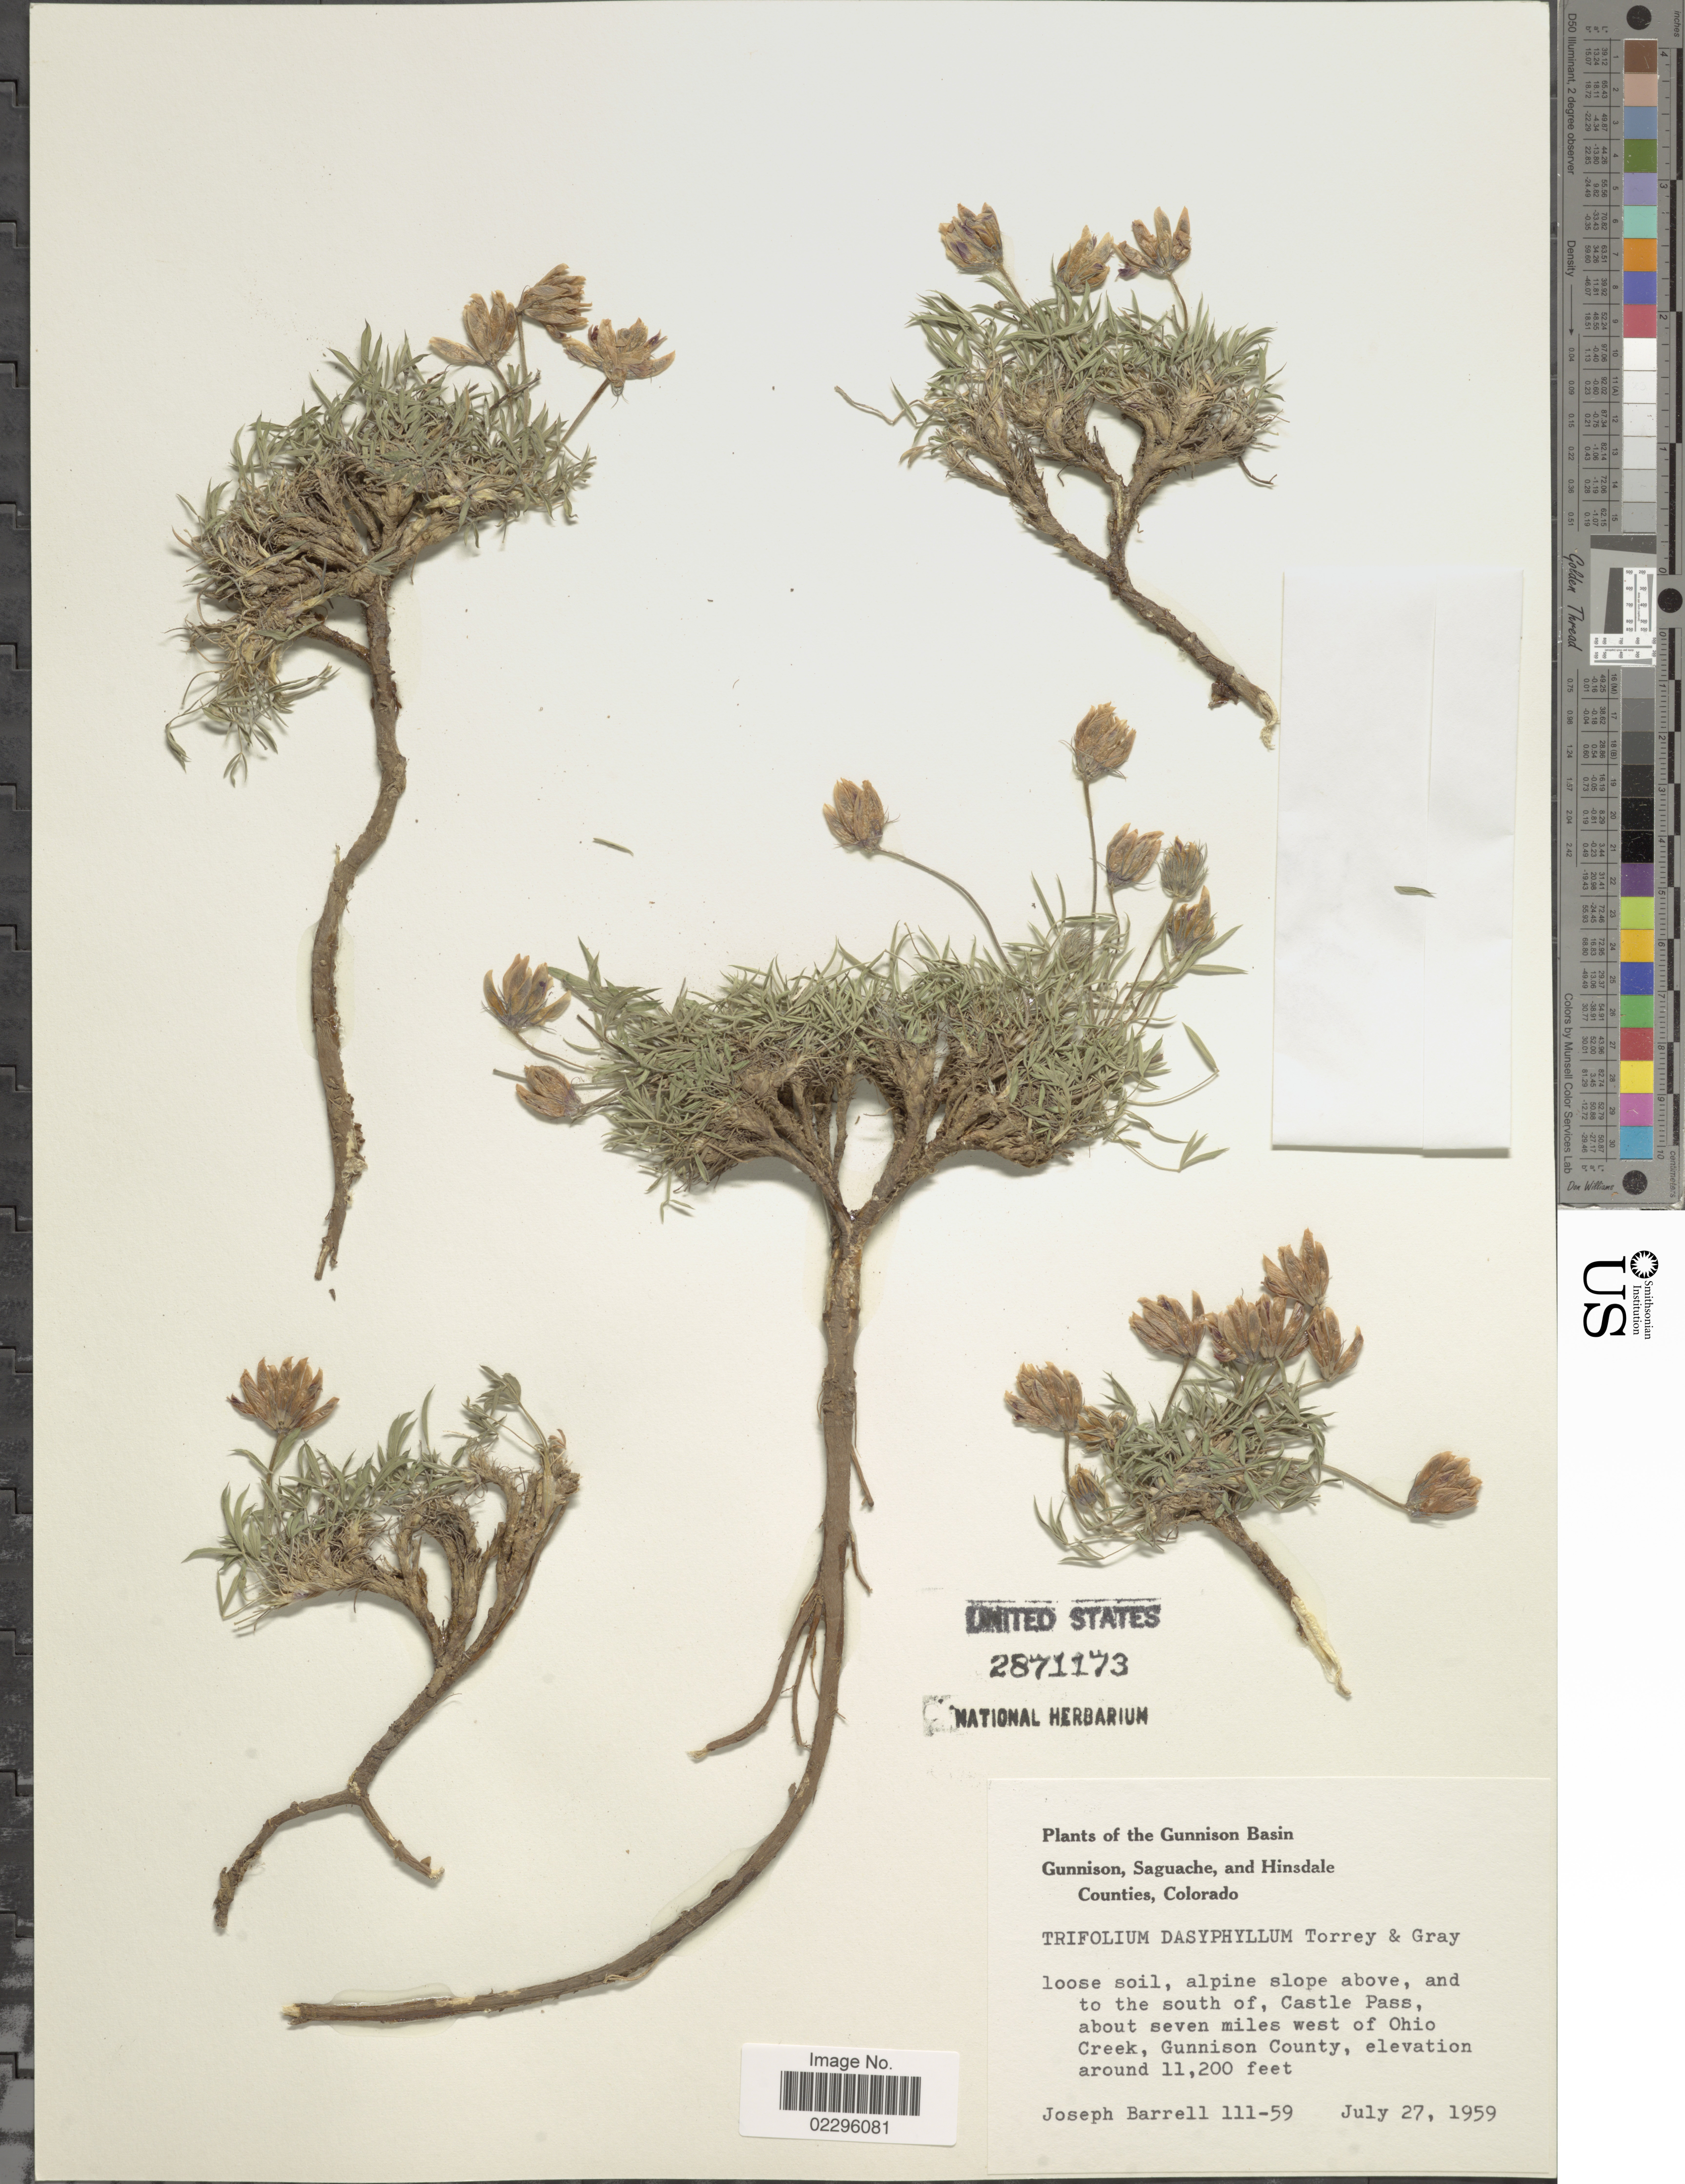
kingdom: Plantae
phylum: Tracheophyta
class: Magnoliopsida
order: Fabales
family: Fabaceae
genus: Trifolium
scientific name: Trifolium dasyphyllum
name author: Torr. & A. Gray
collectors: J. Barrell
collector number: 111-59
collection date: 1959-07-27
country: United States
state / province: Colorado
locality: Gunnison Basin, Gunnison, Saguache, and Hinsdale Counties, alpine slope above, and to the south of, Castle Pass, about seven miles west of Ohio Creek, Gunnison County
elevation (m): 3414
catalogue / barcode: US 2871173